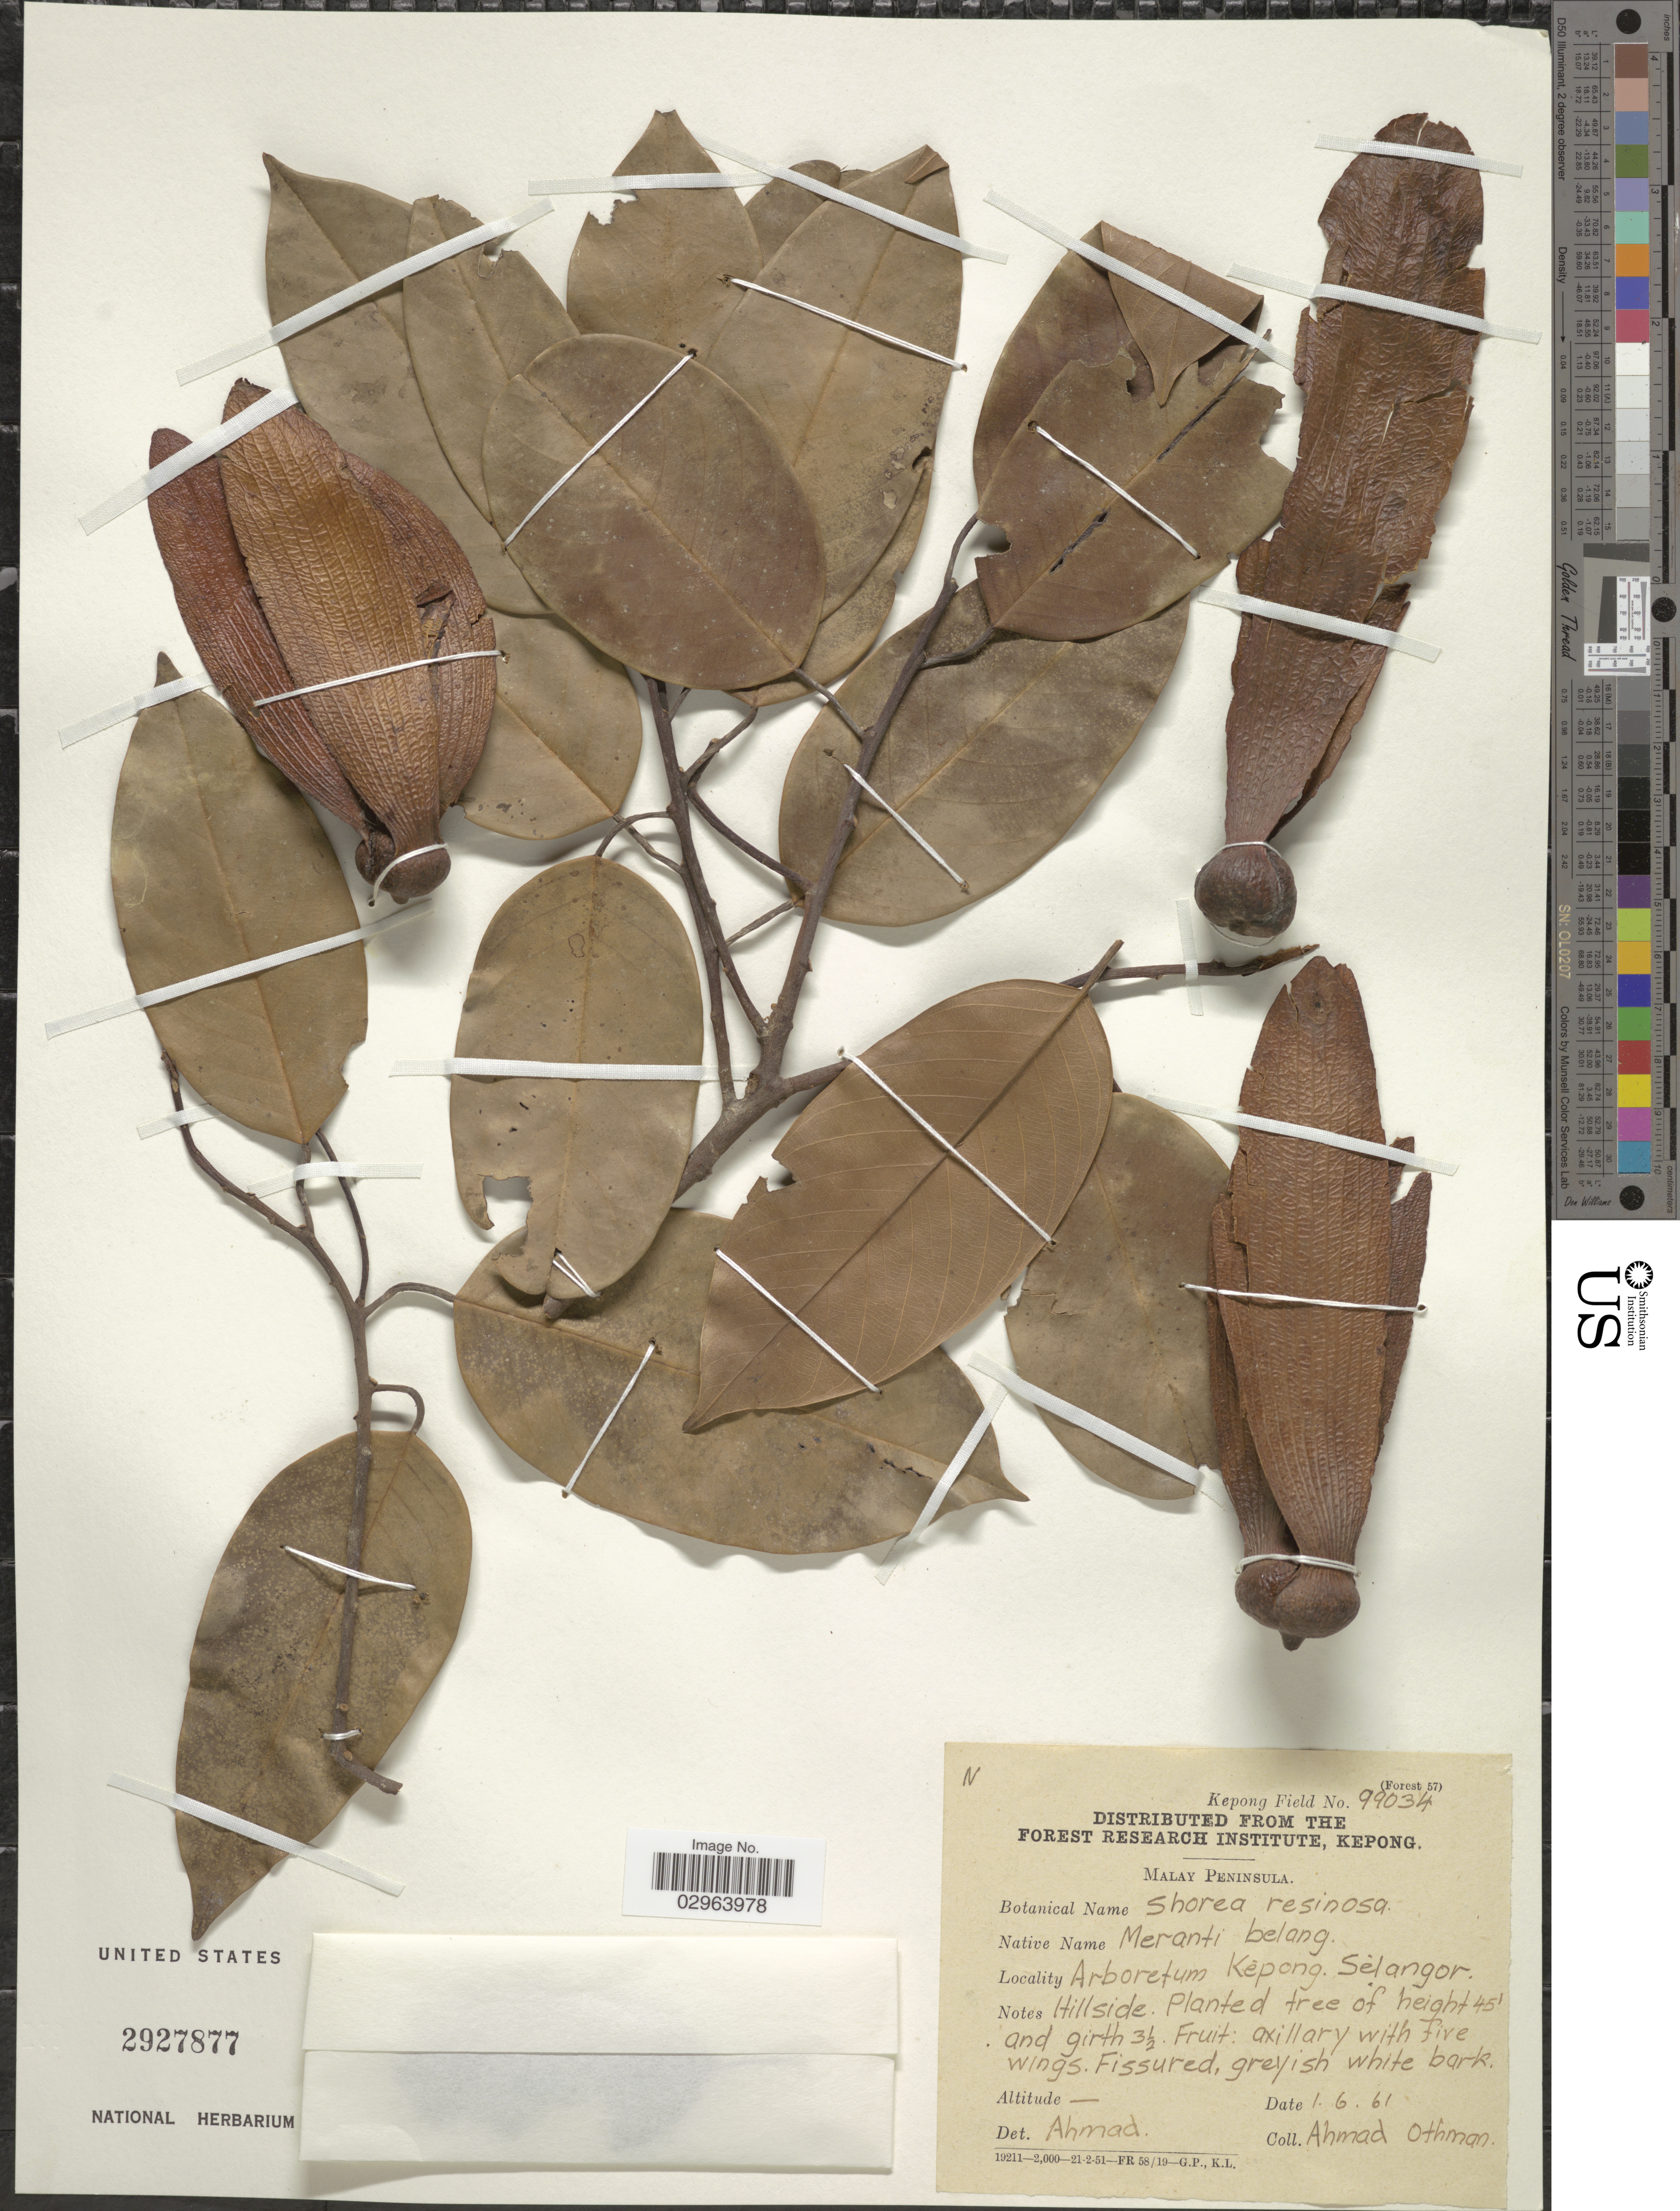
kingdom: Plantae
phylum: Tracheophyta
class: Magnoliopsida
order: Malvales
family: Dipterocarpaceae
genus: Anthoshorea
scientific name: Anthoshorea resinosa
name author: (Foxw.) P.S. Ashton & J. Heck.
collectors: A. Othman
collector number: Kepong Field 99034?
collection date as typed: Transcribed d/m/y: 1/6/61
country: Malaysia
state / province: Selangor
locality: Malay Peninsula. Arboretum Képong.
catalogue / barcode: US 2927877